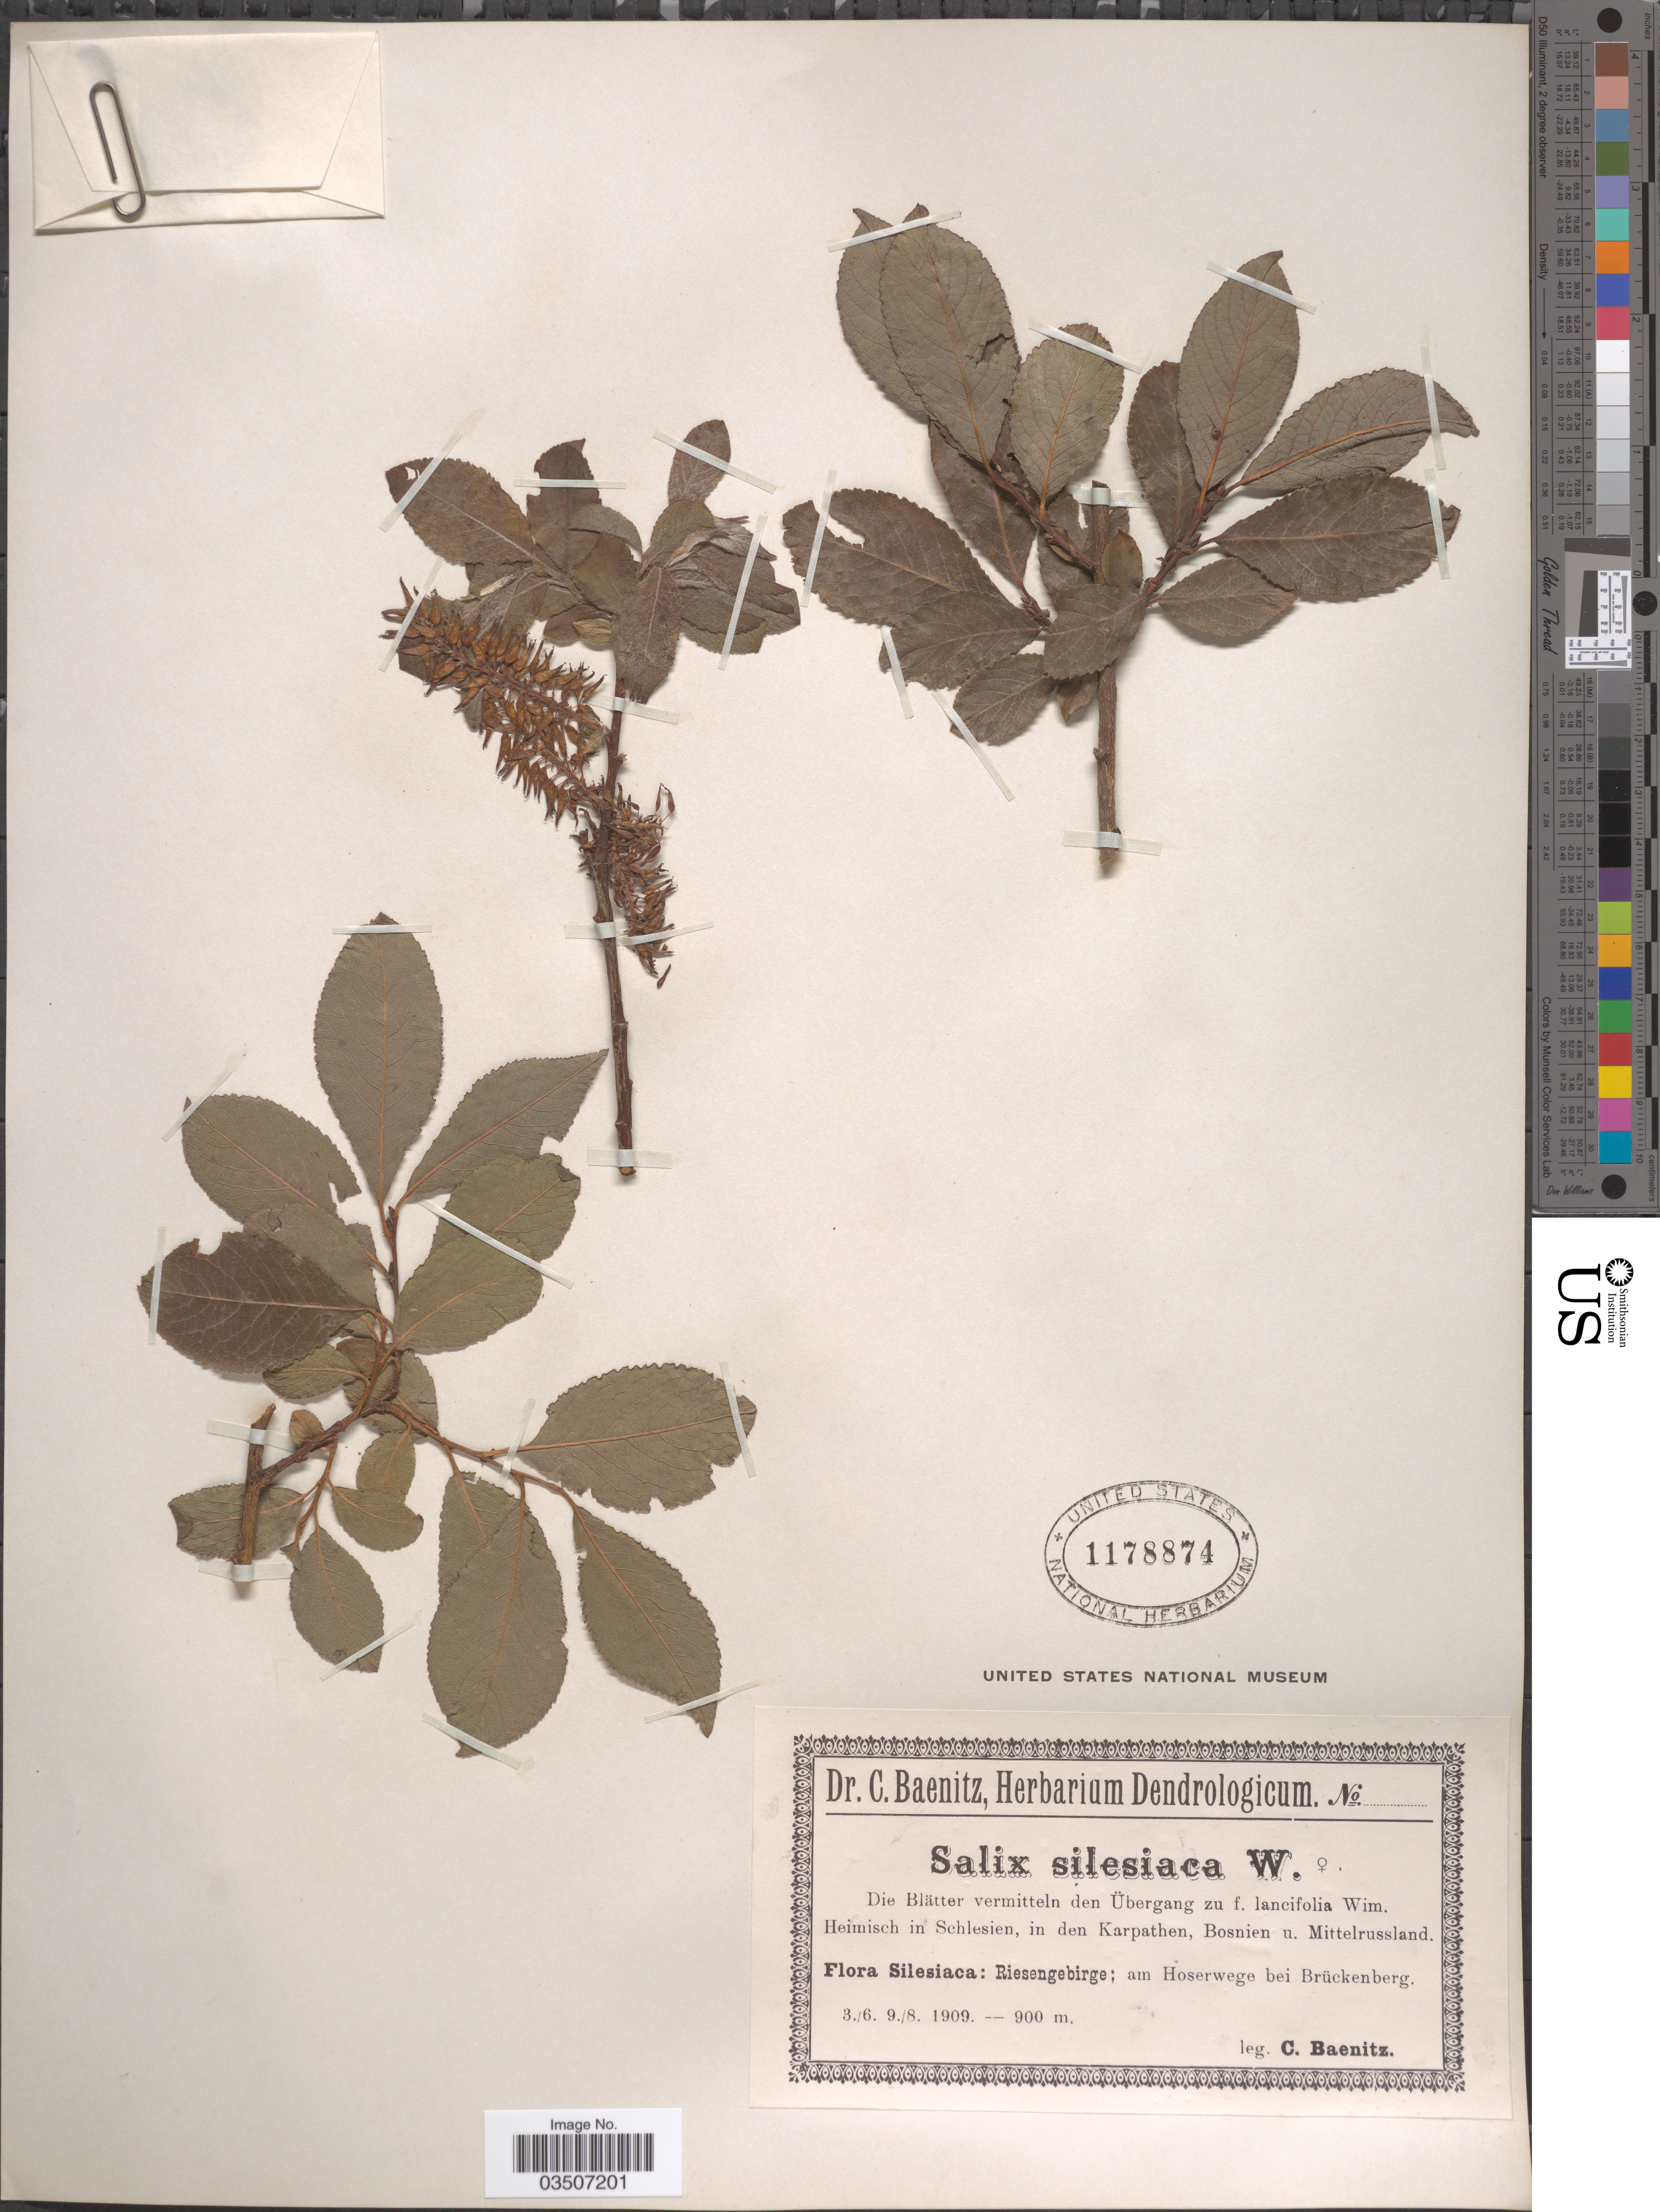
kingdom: Plantae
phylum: Tracheophyta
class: Magnoliopsida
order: Malpighiales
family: Salicaceae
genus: Salix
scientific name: Salix silesiaca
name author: Willd.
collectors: C. G. Baenitz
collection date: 1909-06-03/1909-08-09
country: Poland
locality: Silesiaca: Riesengebirge; am Hoserwege bei Brückenberg.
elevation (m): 900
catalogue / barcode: US 1178874